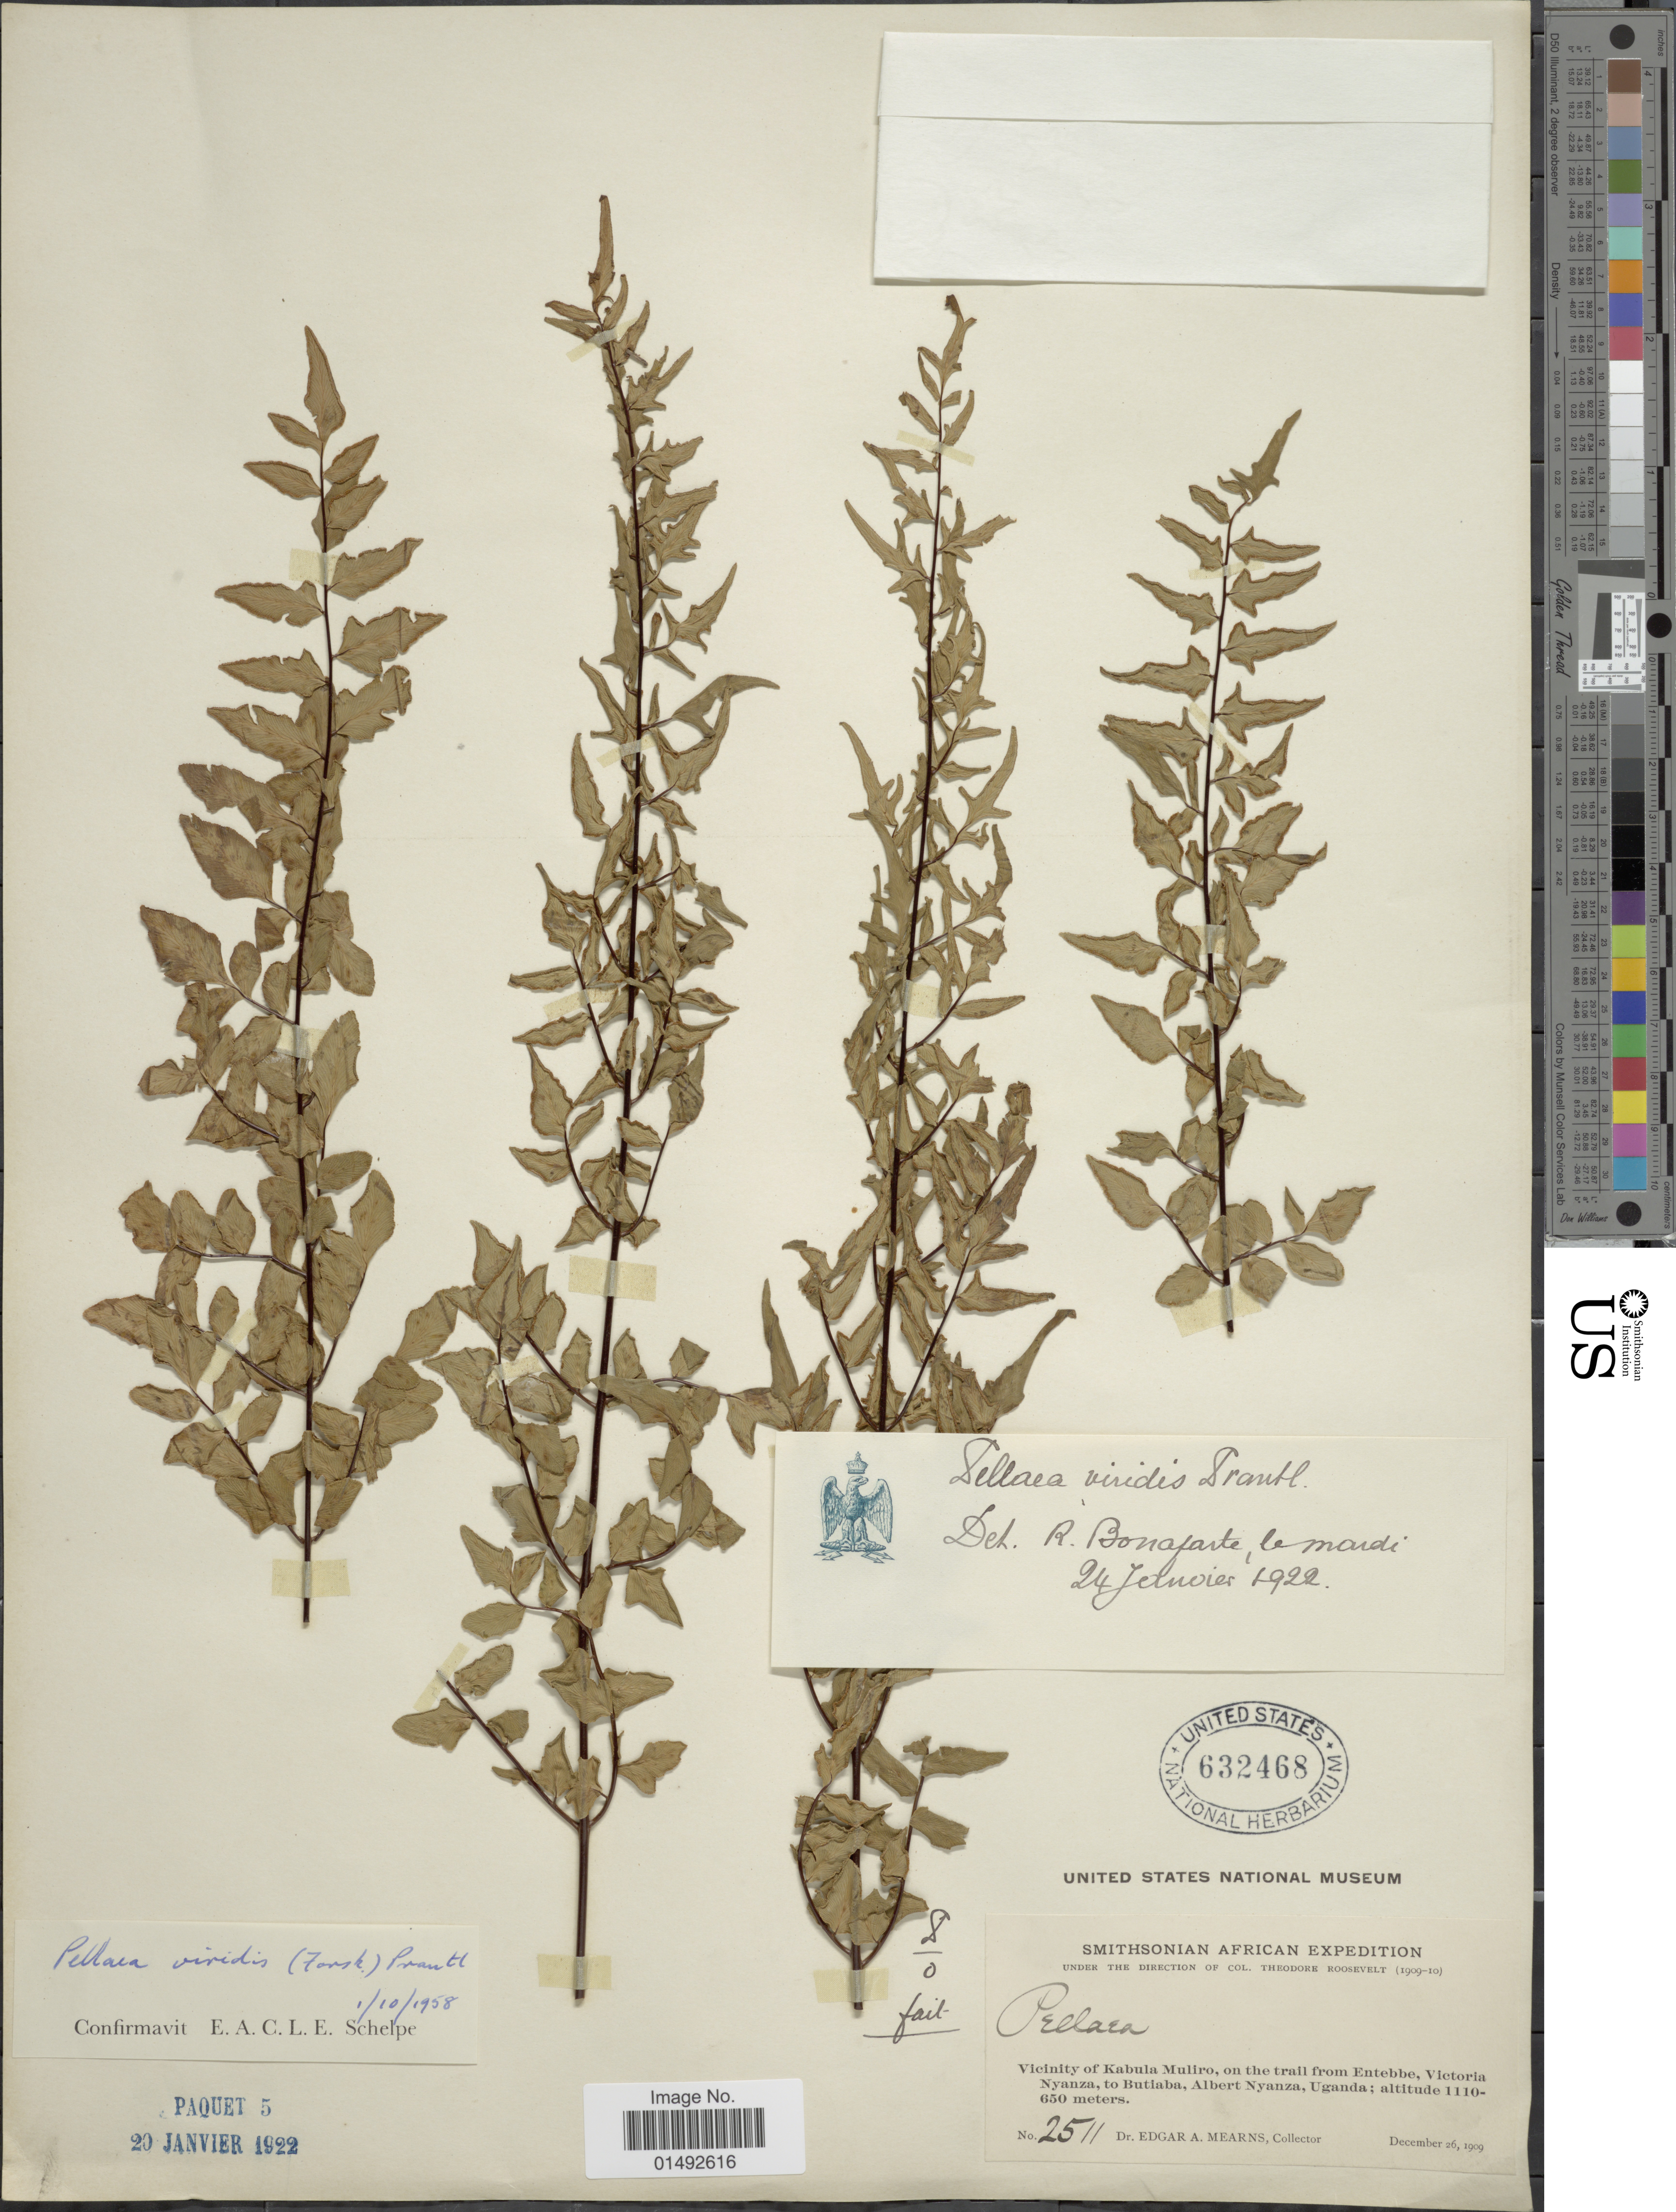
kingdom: Plantae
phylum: Tracheophyta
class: Polypodiopsida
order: Polypodiales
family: Pteridaceae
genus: Pellaea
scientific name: Pellaea viridis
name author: (Forssk.) Prantl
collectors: E. A. Mearns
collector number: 2511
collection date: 1909-12-26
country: Uganda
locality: Vicinity of Kabula Muliro, on the trail from Entebbe, Victoria Nyanza, to Butiaba, Albert Nyanza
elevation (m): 650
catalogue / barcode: US 632468